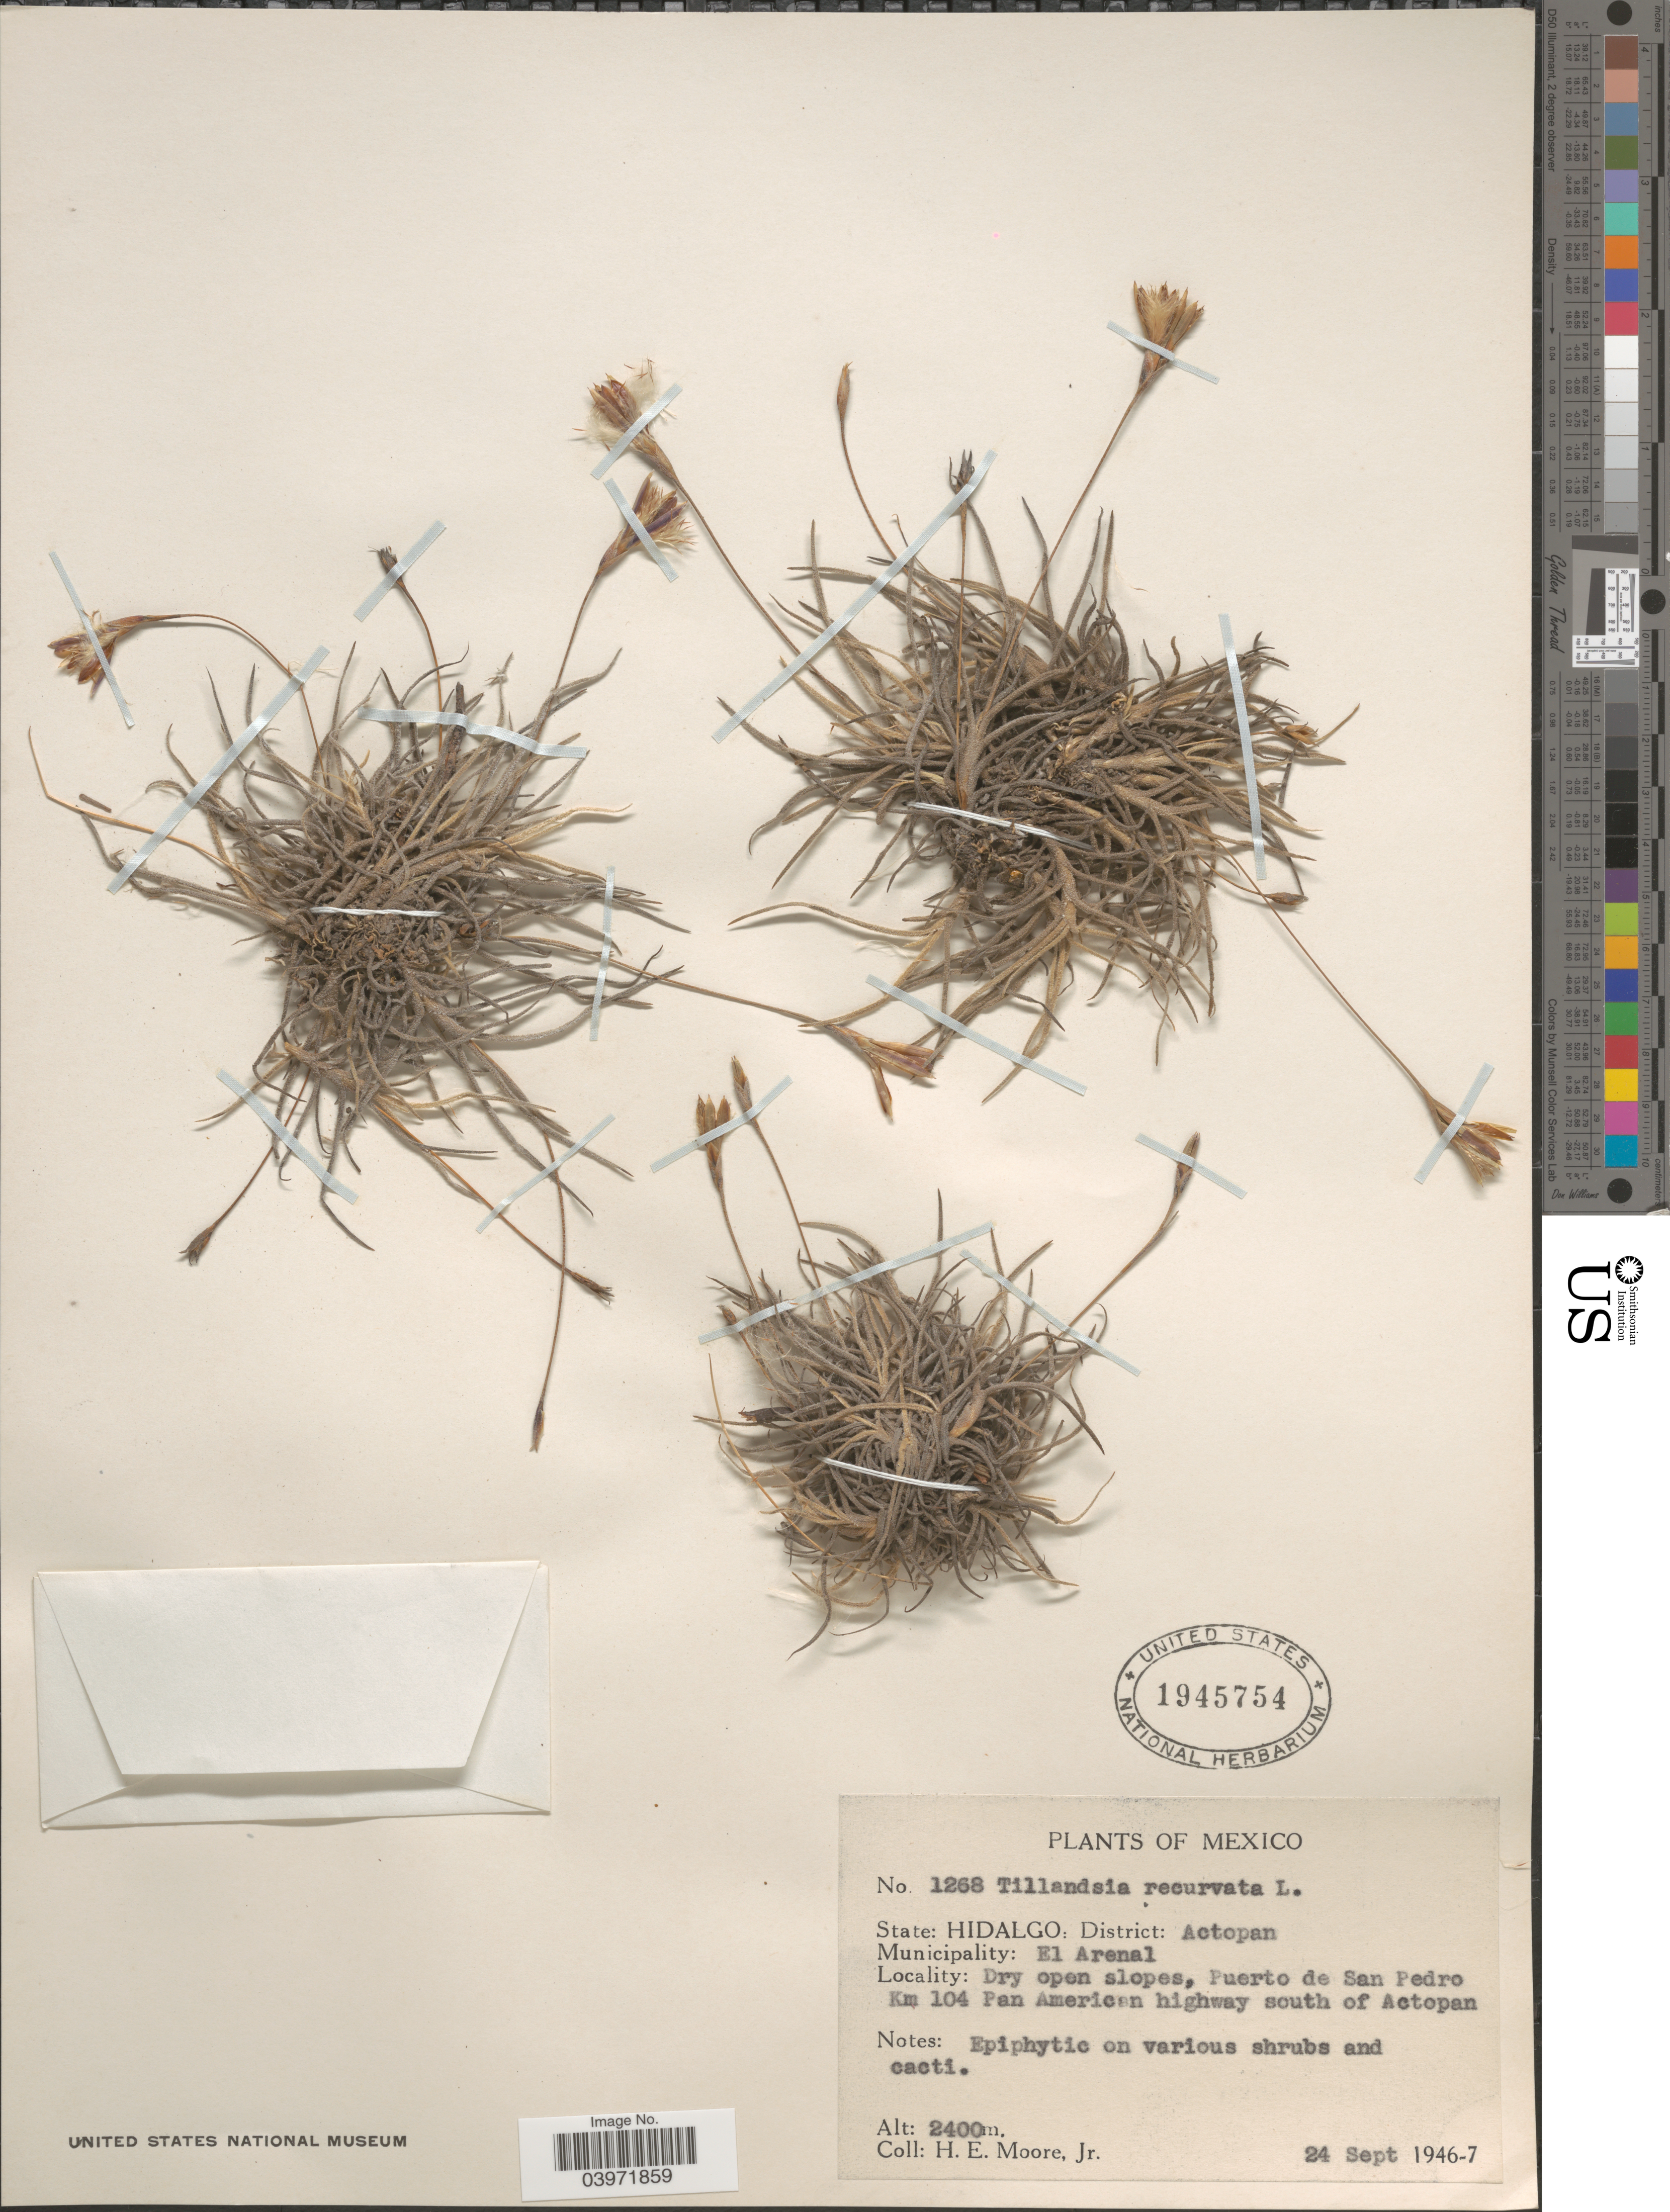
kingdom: Plantae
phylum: Tracheophyta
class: Liliopsida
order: Poales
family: Bromeliaceae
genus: Tillandsia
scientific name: Tillandsia recurvata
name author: L.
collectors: H. Moore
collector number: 1268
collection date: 1946-09-24/1947-09-24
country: Mexico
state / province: Hidalgo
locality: District: Actopan. Municipality: El Arenal. Dry open slopes, Puerto de San Pedro Km 104 Pan American highway south of Actopan.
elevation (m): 2400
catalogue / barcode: US 1945754